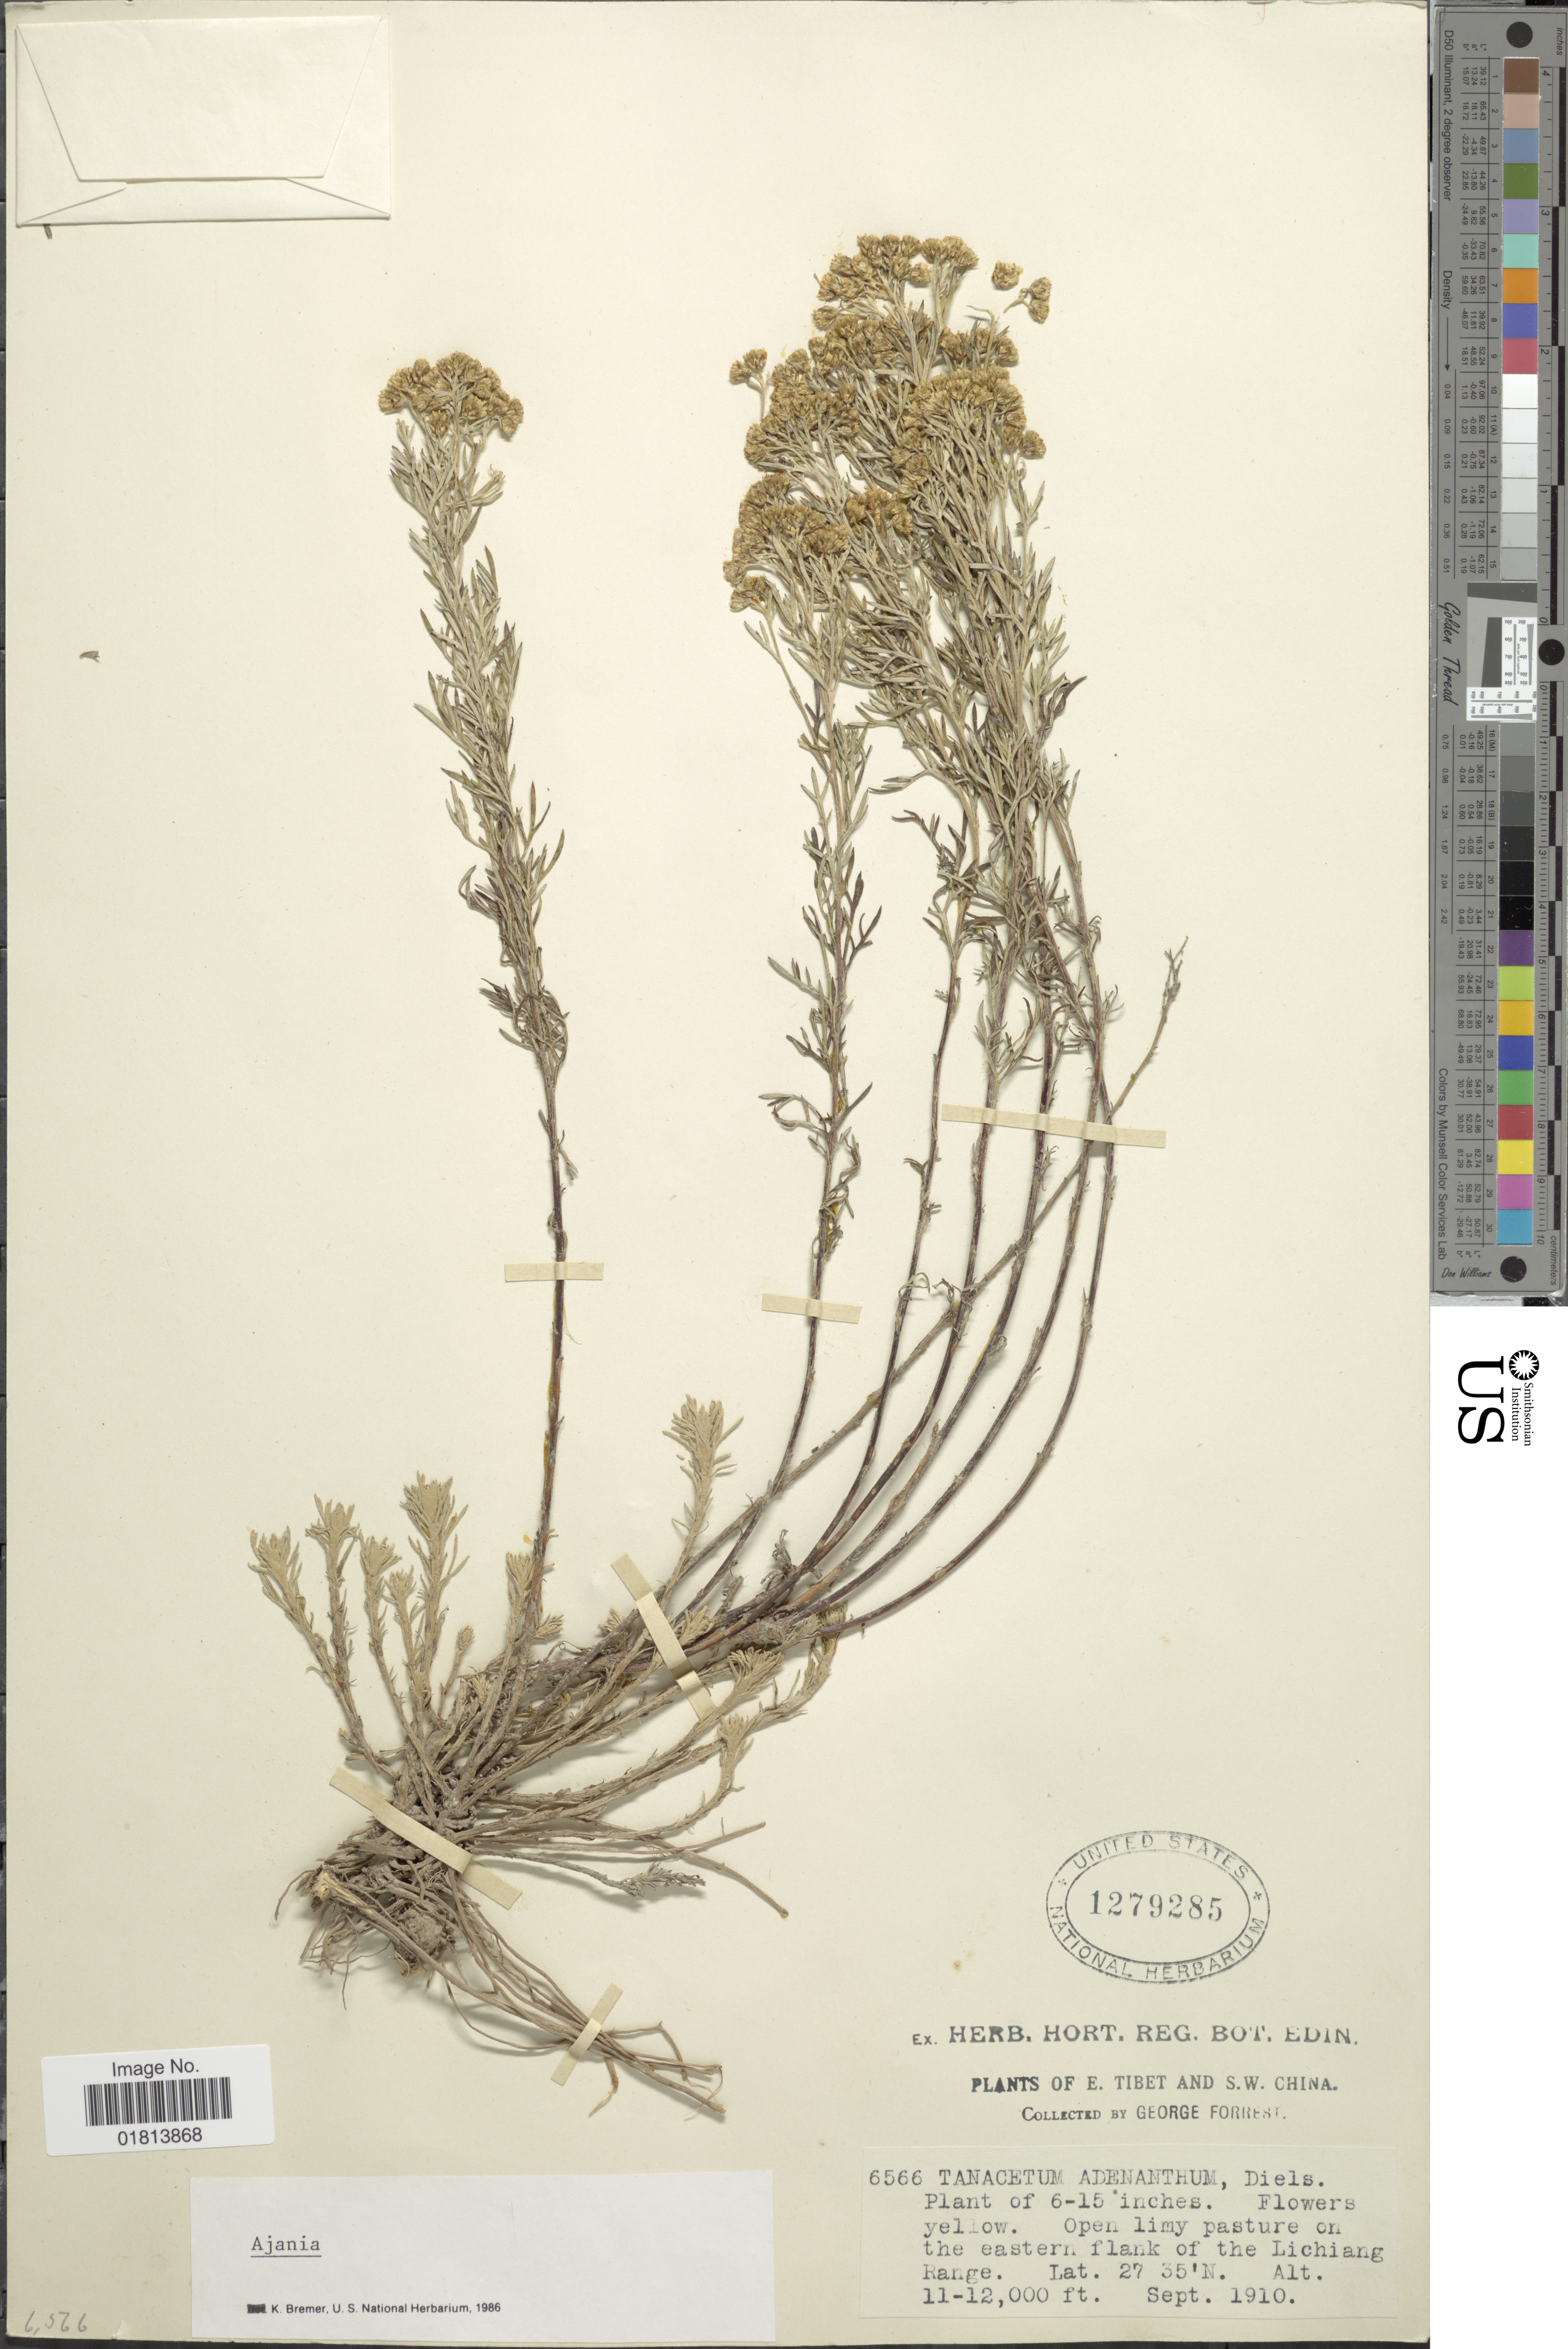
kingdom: Plantae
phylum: Tracheophyta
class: Magnoliopsida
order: Asterales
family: Asteraceae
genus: Ajania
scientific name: Ajania adenanthum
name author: Diels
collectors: G. Forrest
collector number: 6566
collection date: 1910-09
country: China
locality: E. Tibet and S. W. China, The eastern flank of the Lichiang Range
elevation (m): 3353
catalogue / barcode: US 1279285